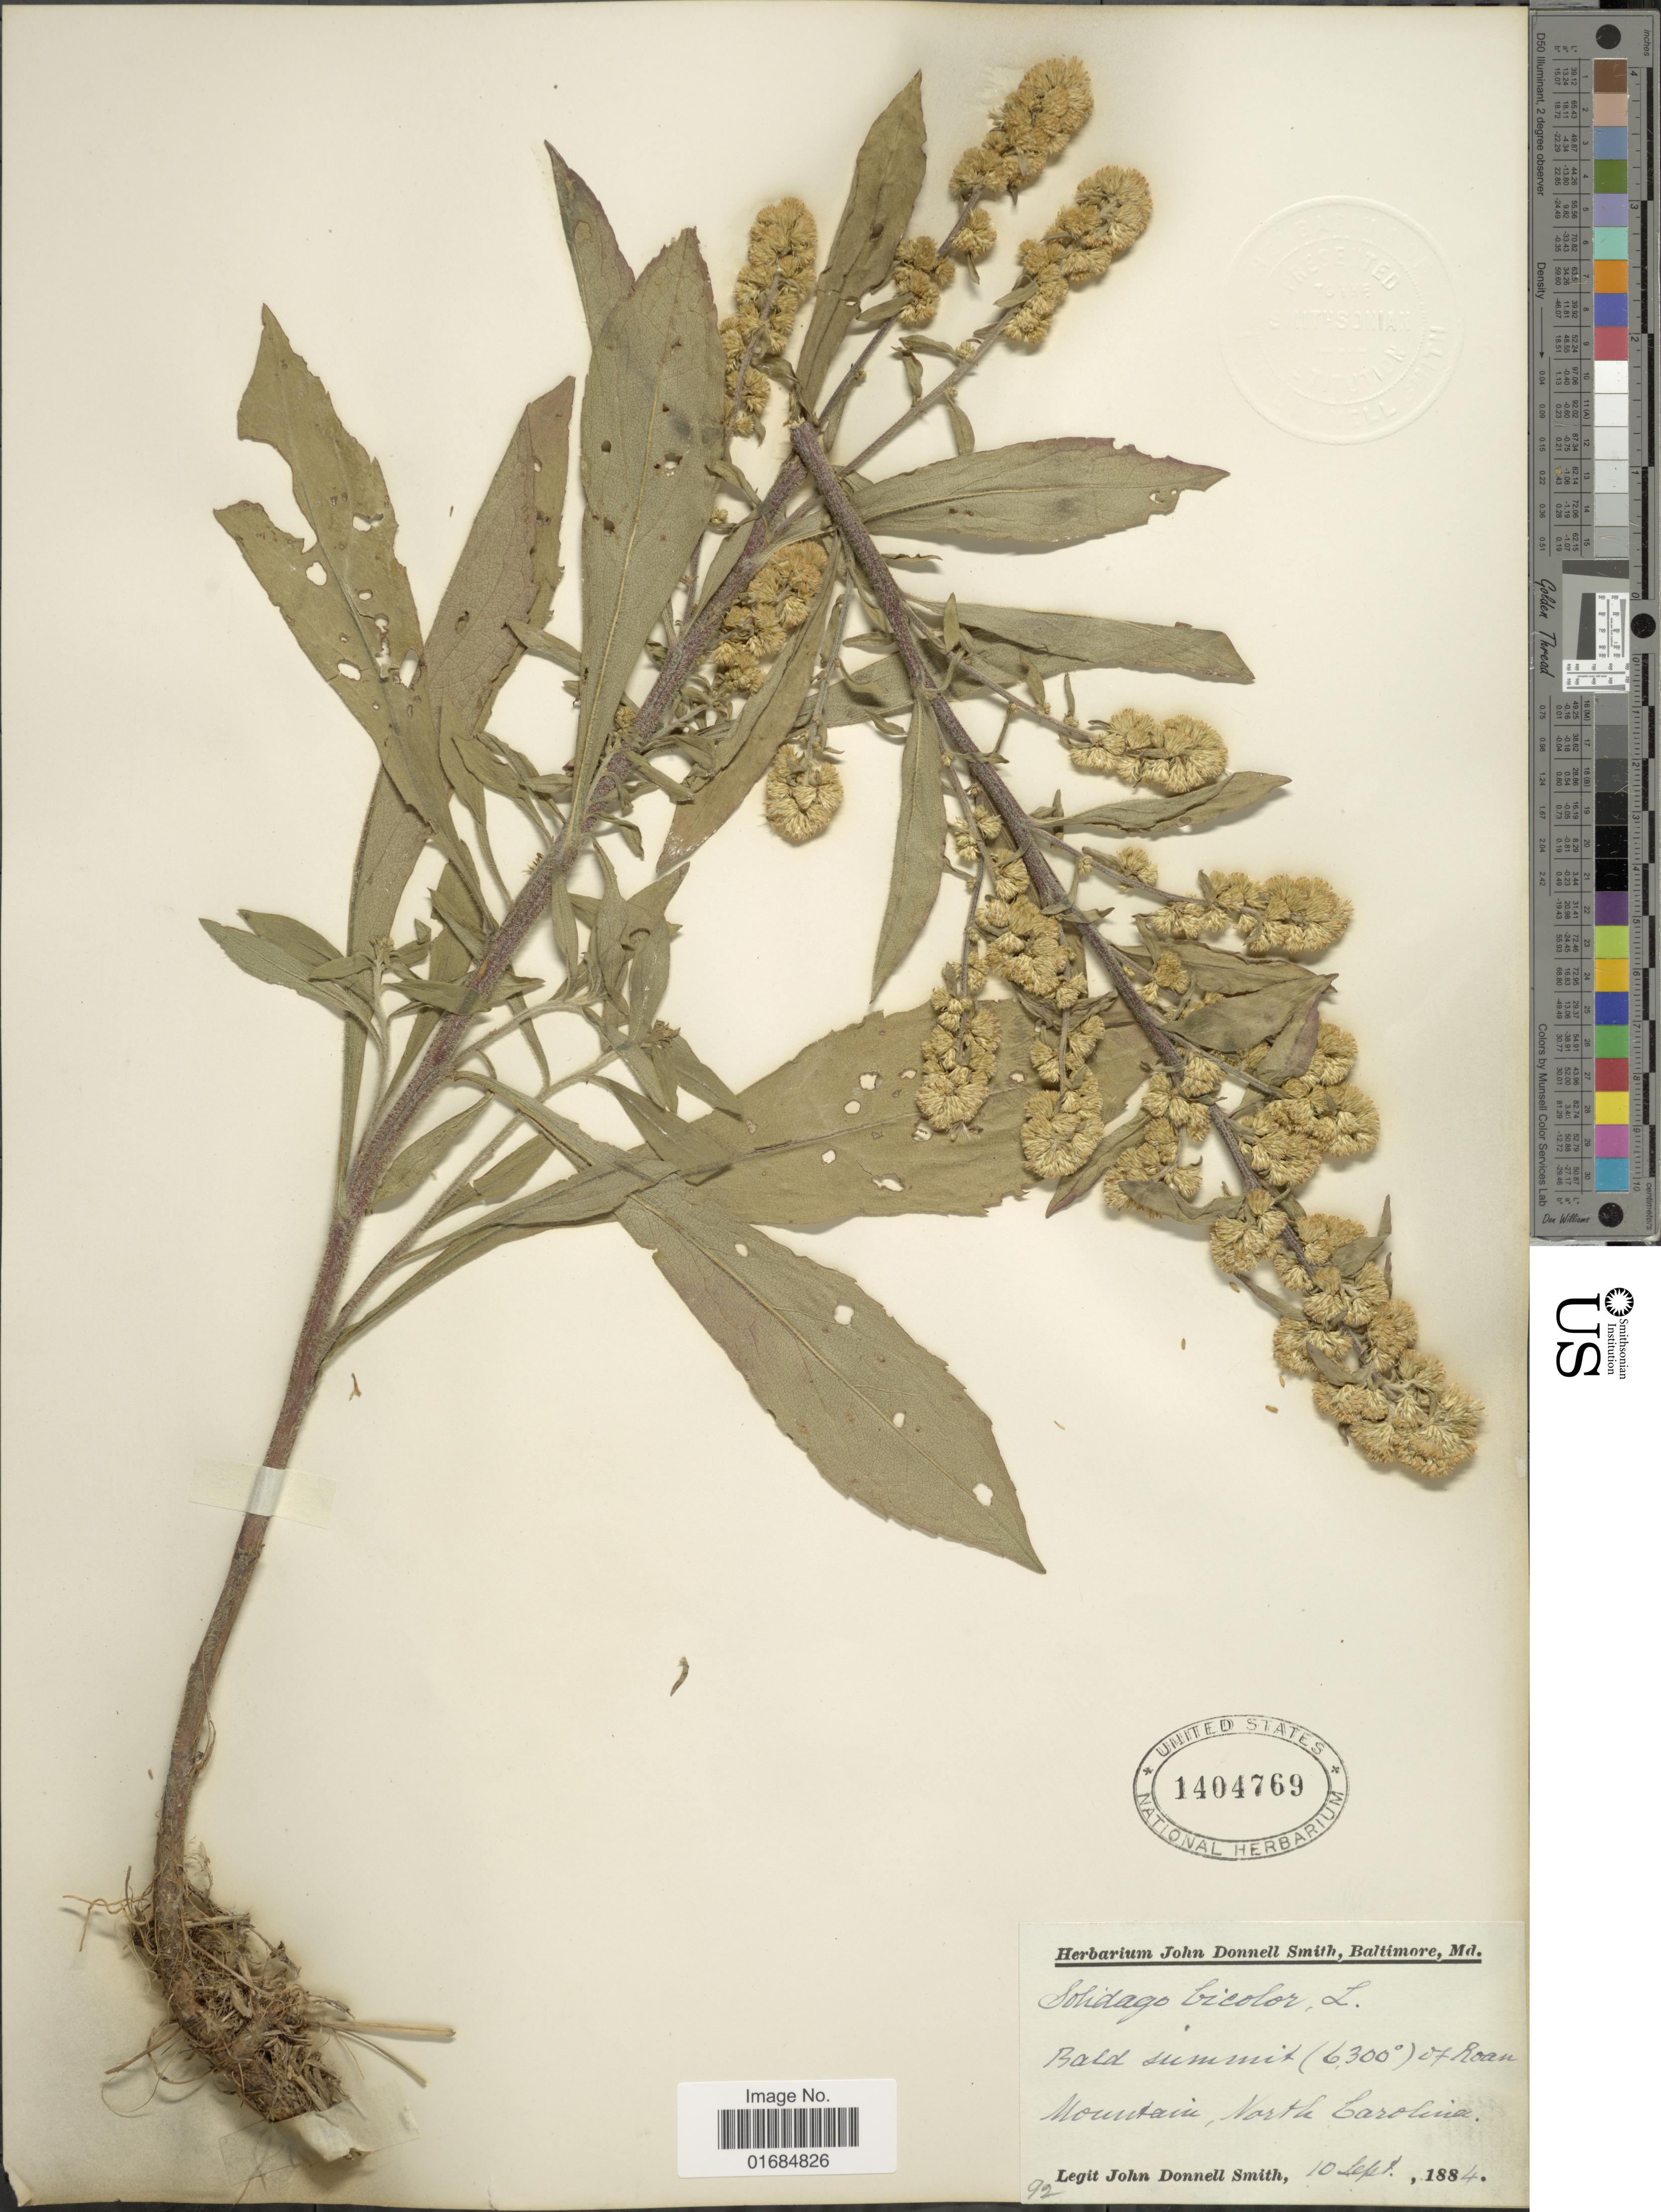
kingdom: Plantae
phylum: Tracheophyta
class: Magnoliopsida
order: Asterales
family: Asteraceae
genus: Solidago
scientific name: Solidago bicolor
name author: L.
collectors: J. Donnell Smith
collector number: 92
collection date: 1884-09-10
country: United States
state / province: North Carolina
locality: Bald Summit of (6300º) of Roam Mountain.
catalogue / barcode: US 1404769